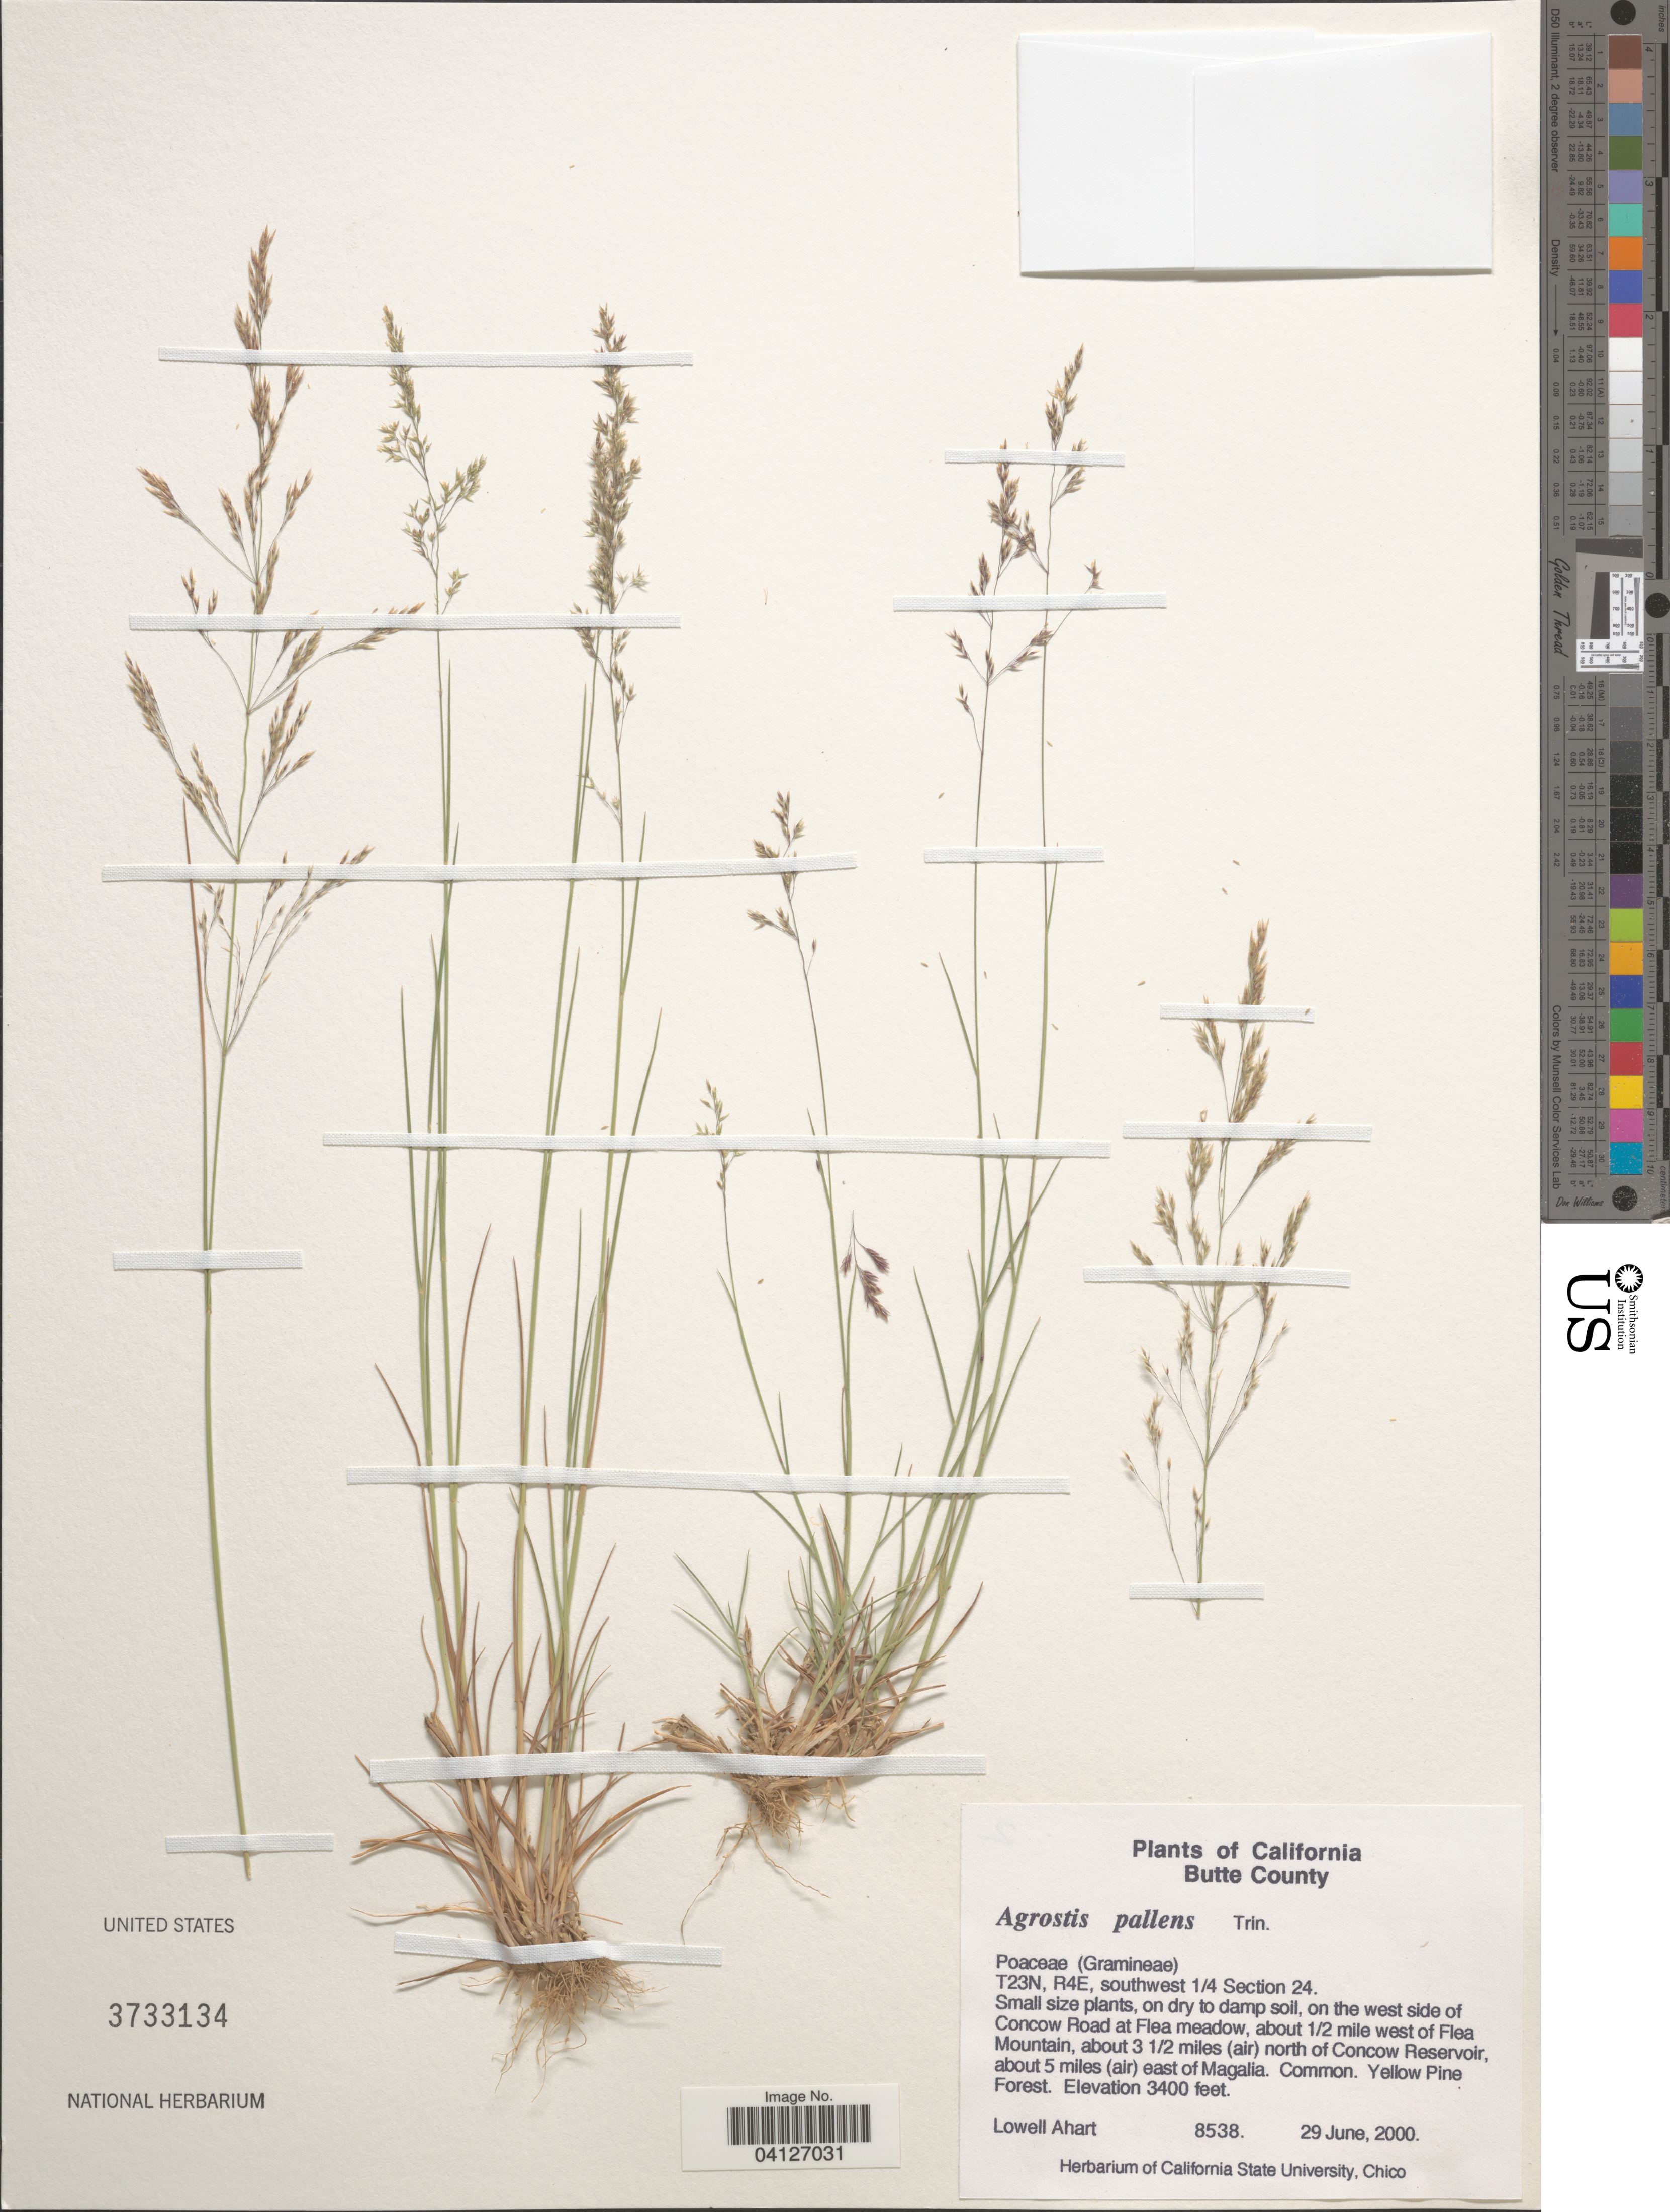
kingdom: Plantae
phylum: Tracheophyta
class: Liliopsida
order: Poales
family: Poaceae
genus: Agrostis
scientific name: Agrostis pallens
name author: Trin.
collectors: L. Ahart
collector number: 8538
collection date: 2000-06-29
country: United States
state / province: California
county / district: Butte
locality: Butte County. T23N, R4E, southwest 1/4 Section 24. On the west side of Concow Road at Flea meadow, about 1/2 mile west of Flea Mountain, about 3 1/2 miles (air) north of Concow Reservoir, about 5 miles (air) east of Magalia.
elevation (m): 1036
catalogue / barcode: US 3733134